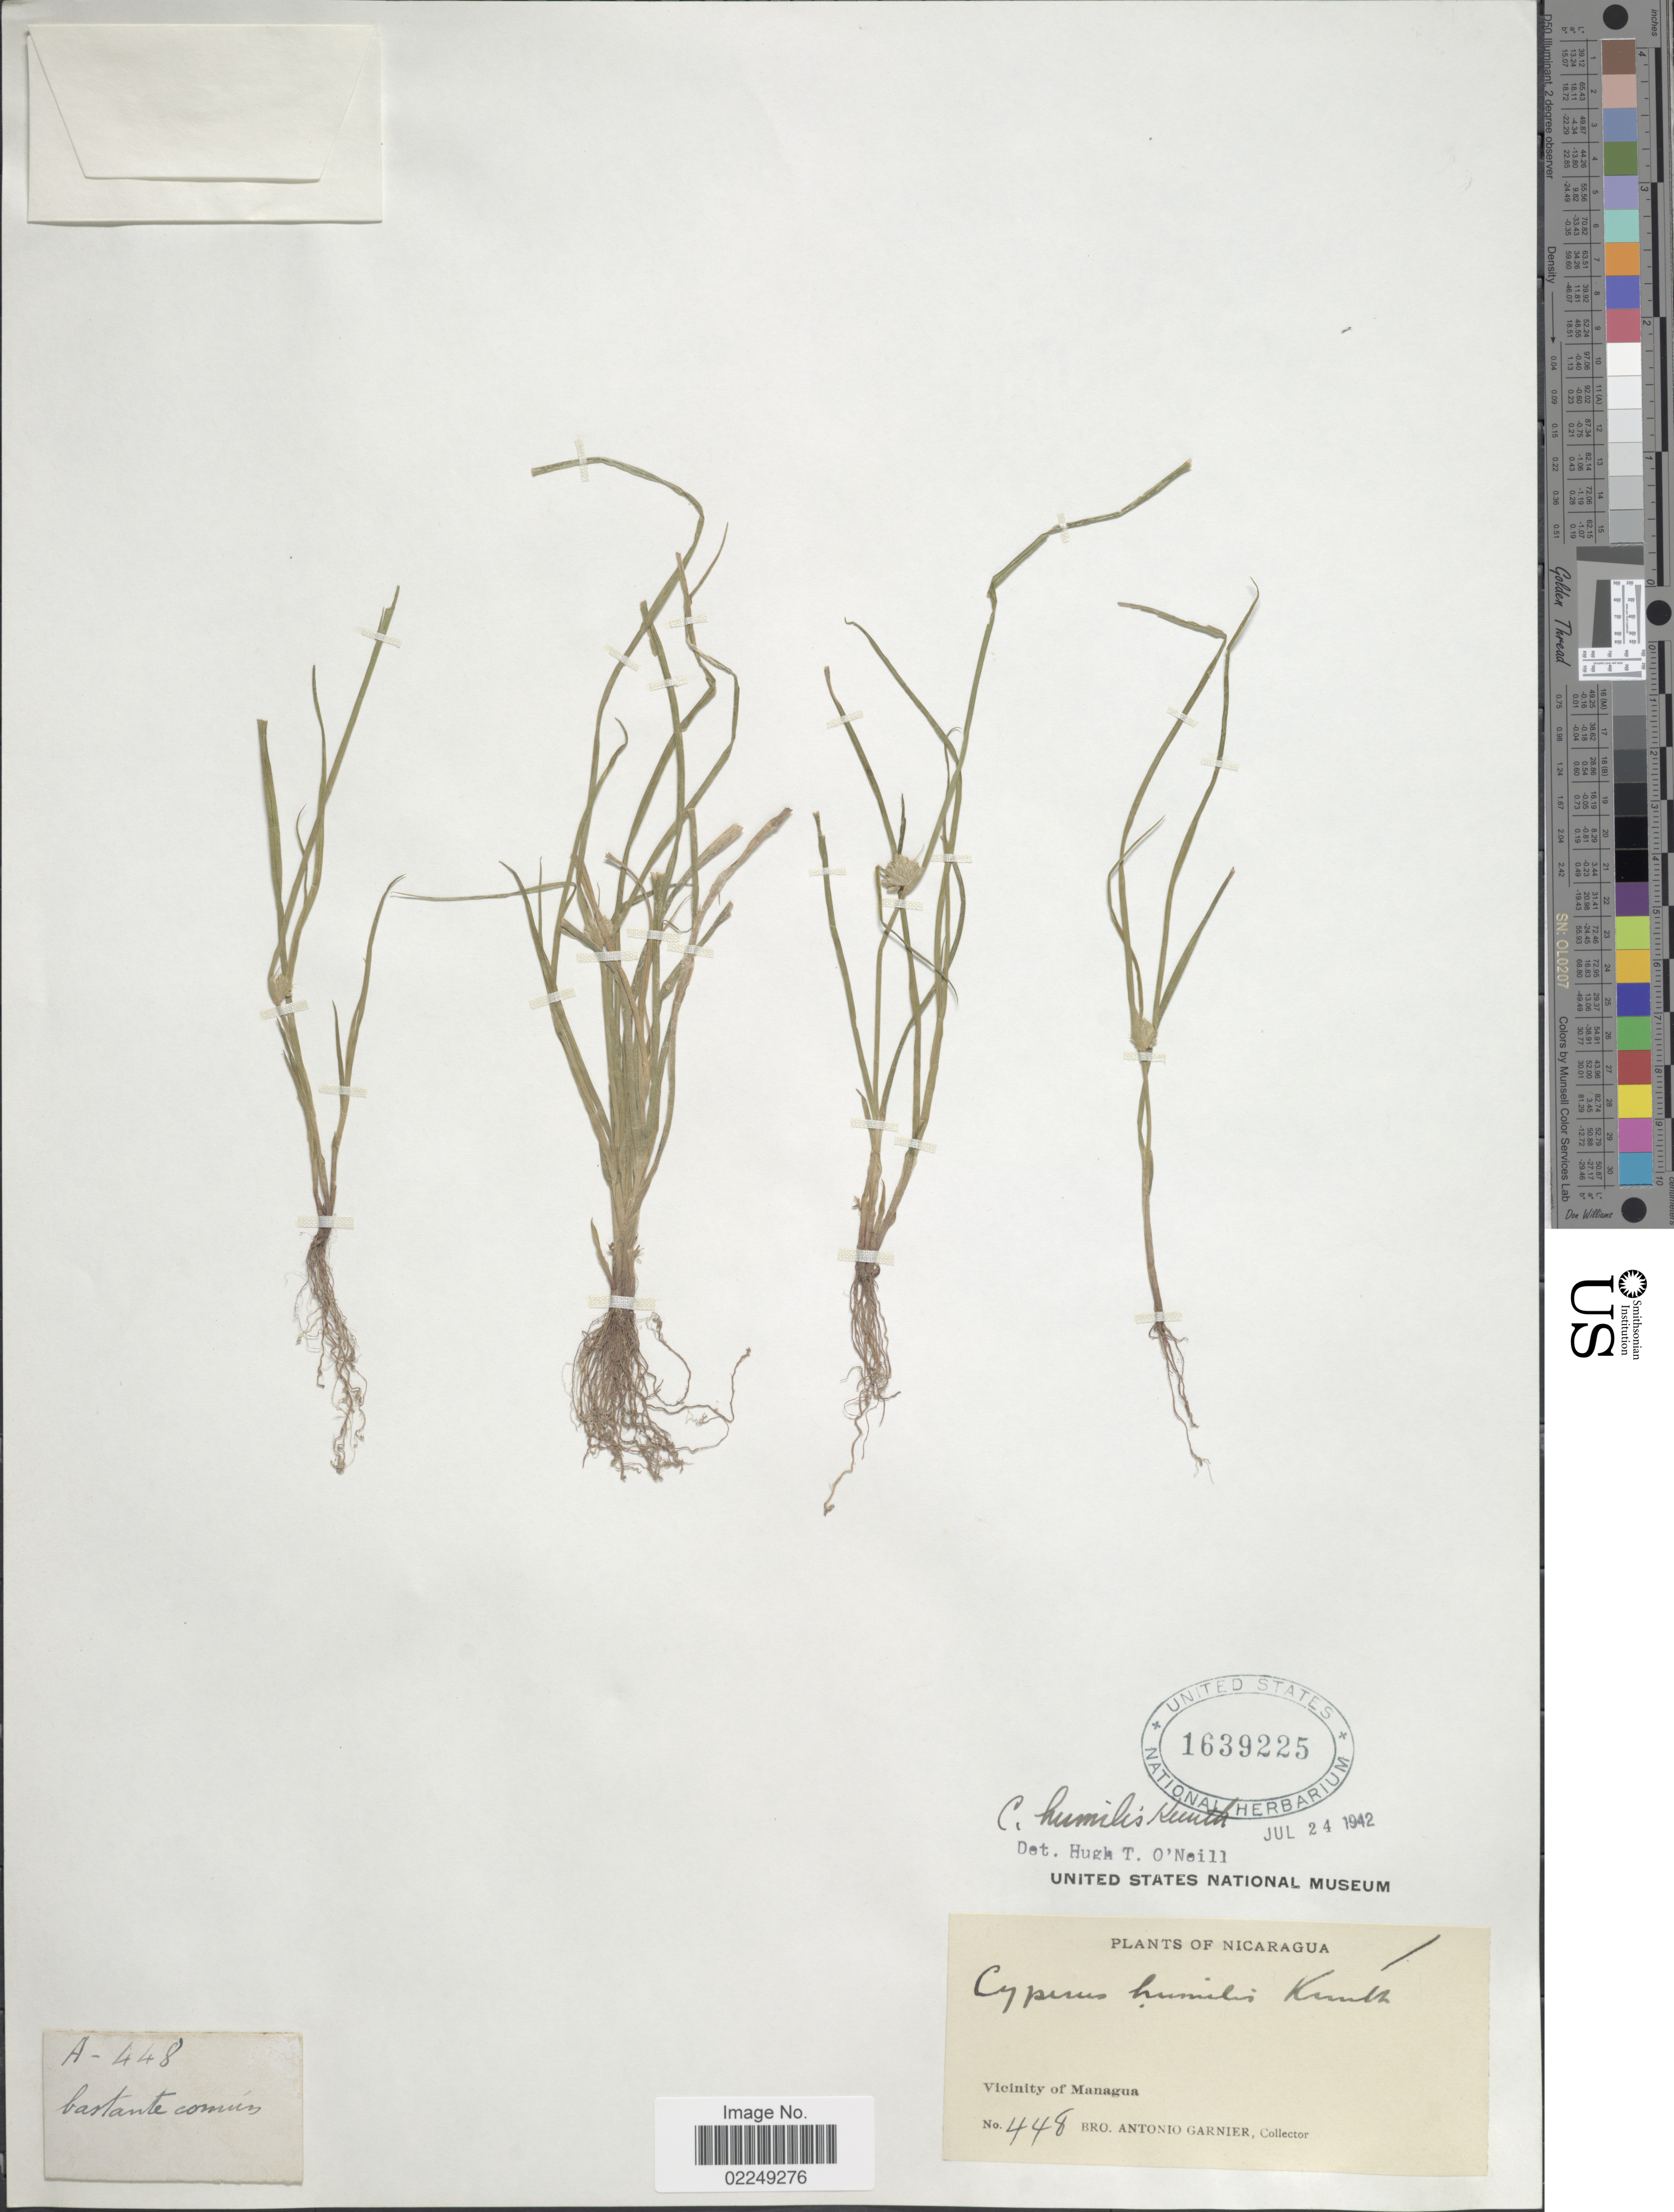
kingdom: Plantae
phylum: Tracheophyta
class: Liliopsida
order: Poales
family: Cyperaceae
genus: Cyperus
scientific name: Cyperus humilis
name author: Kunth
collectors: Bro. A. Garnier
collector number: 448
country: Nicaragua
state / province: Managua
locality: Vicinity of Managua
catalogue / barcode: US 1639225